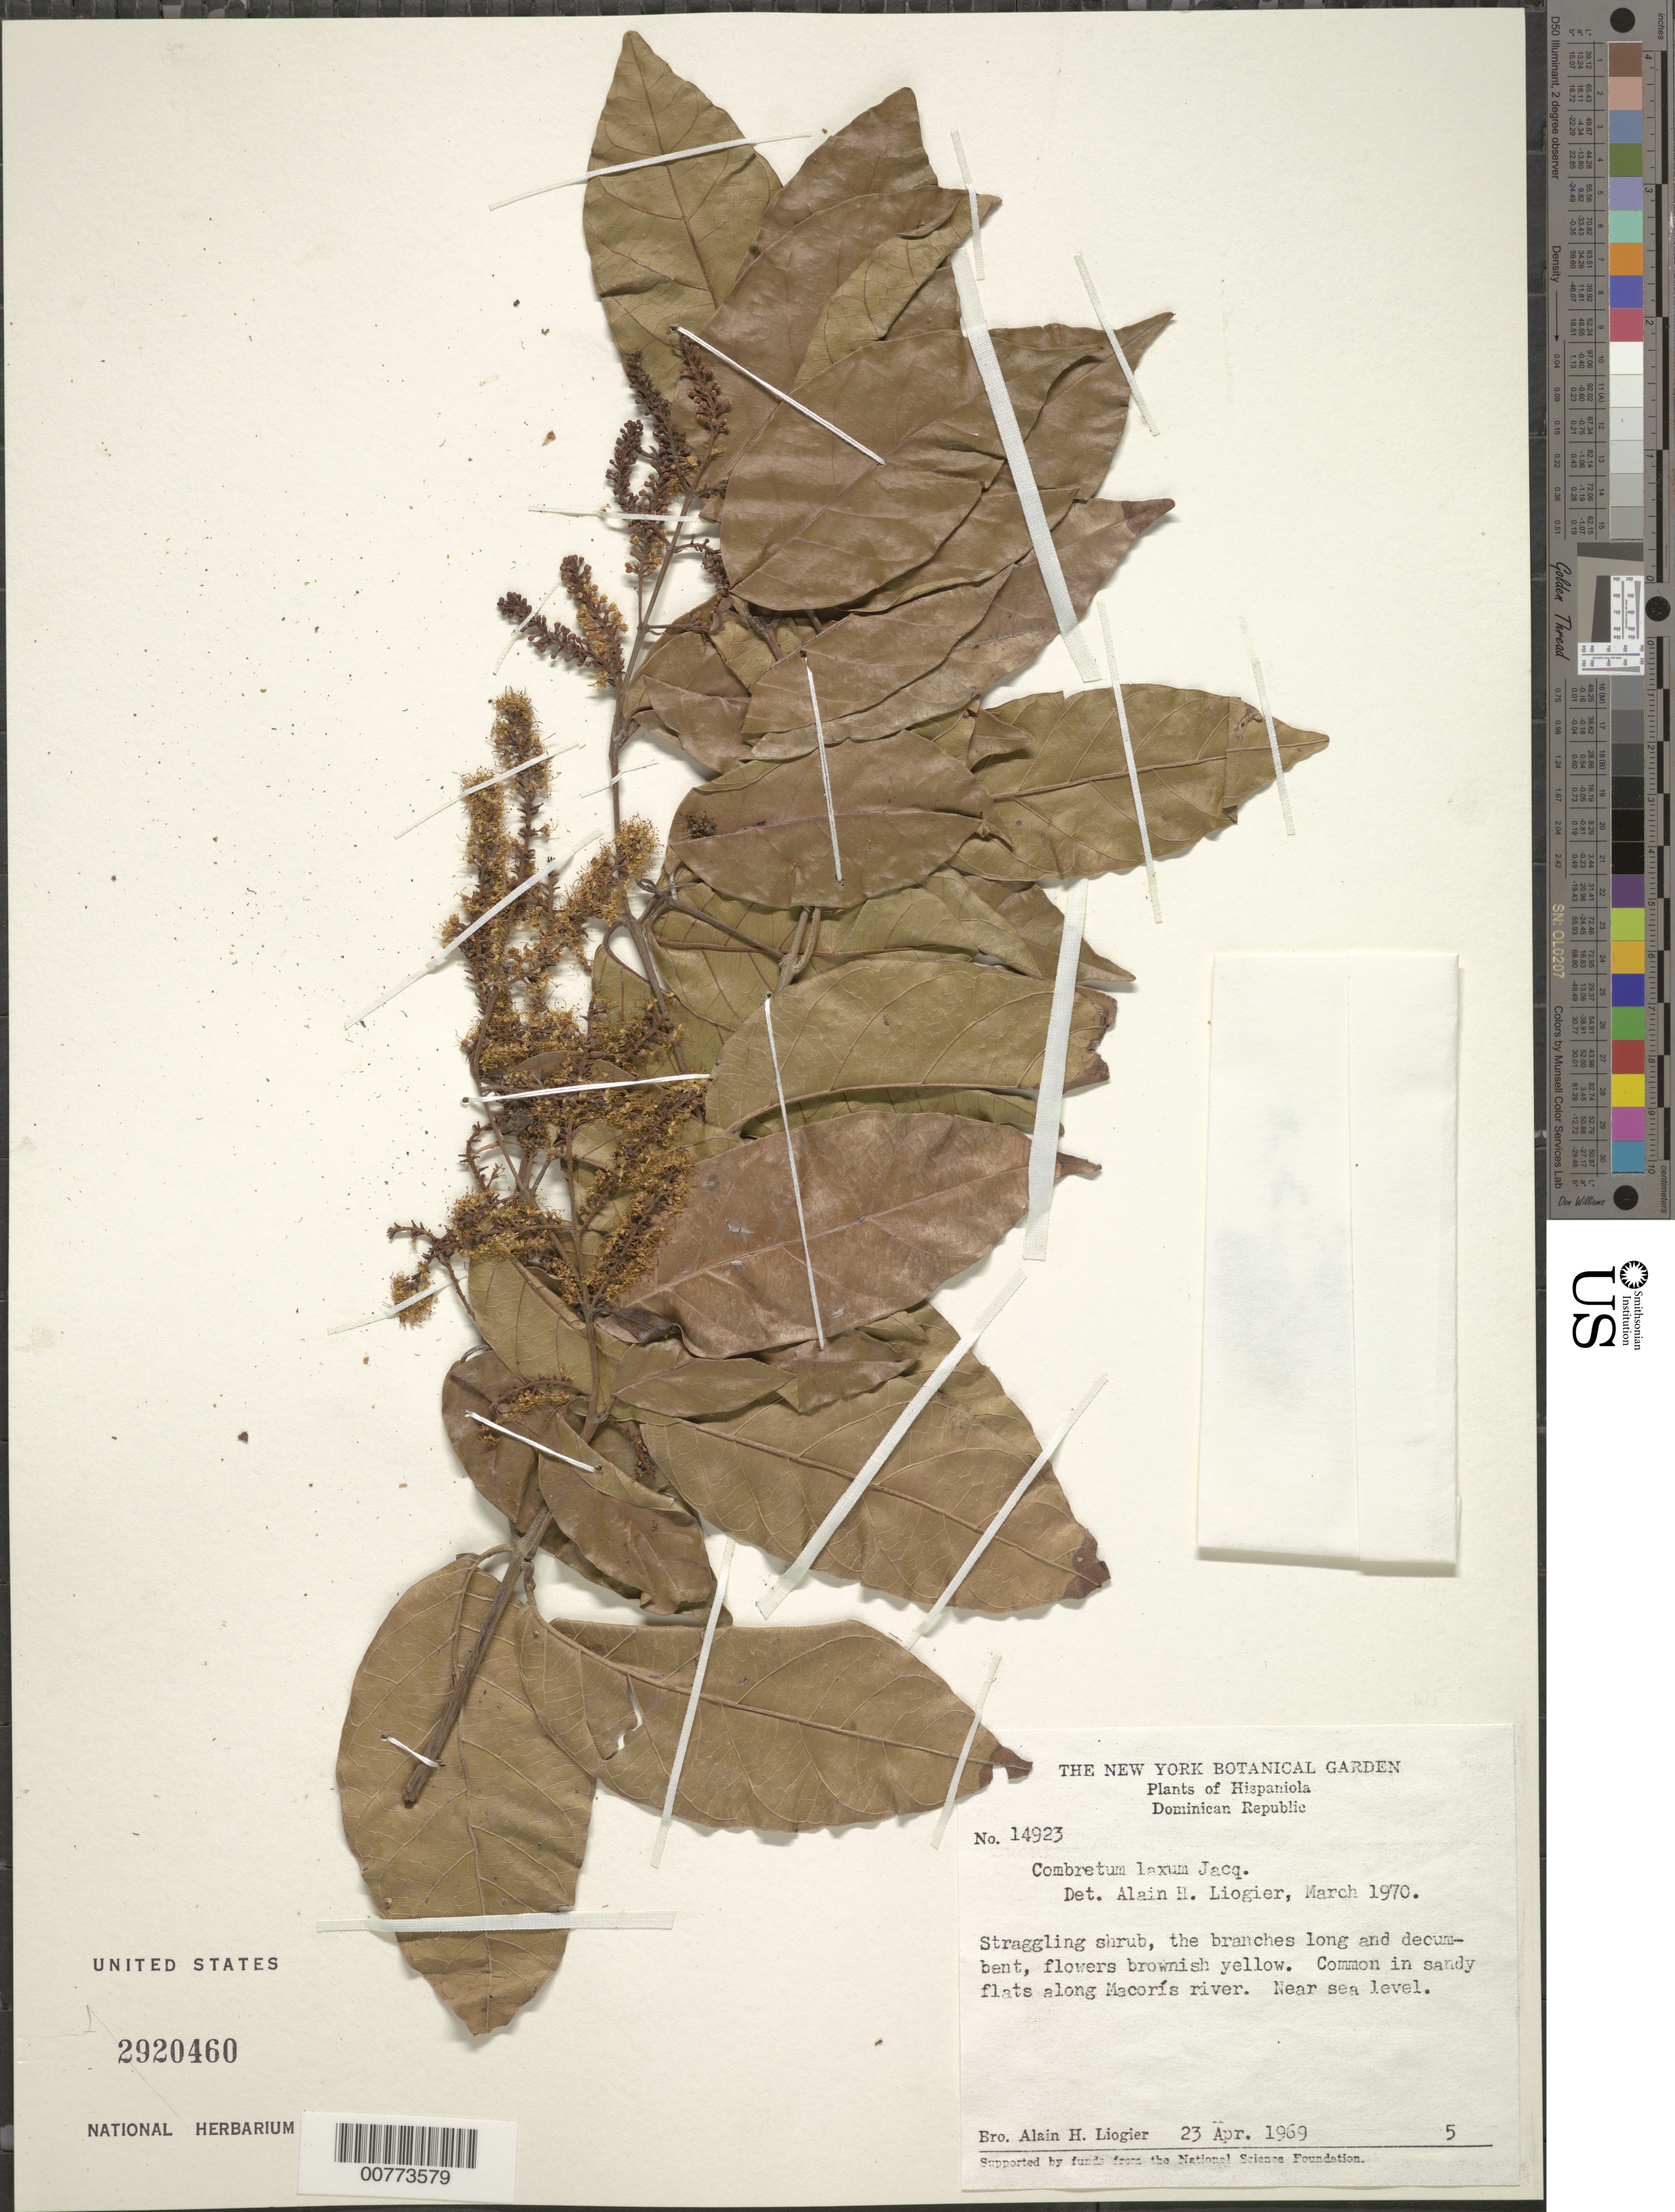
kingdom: Plantae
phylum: Tracheophyta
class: Magnoliopsida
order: Myrtales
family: Combretaceae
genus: Combretum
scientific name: Combretum laxum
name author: Jacq.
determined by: Liogier, Alain H.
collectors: A. H. Liogier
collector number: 14923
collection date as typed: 23 Apr 1969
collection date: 1969-04-23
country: Dominican Republic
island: Hispaniola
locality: Along Macorís River.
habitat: Sandy flats along river.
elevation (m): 0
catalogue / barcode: US 2920460